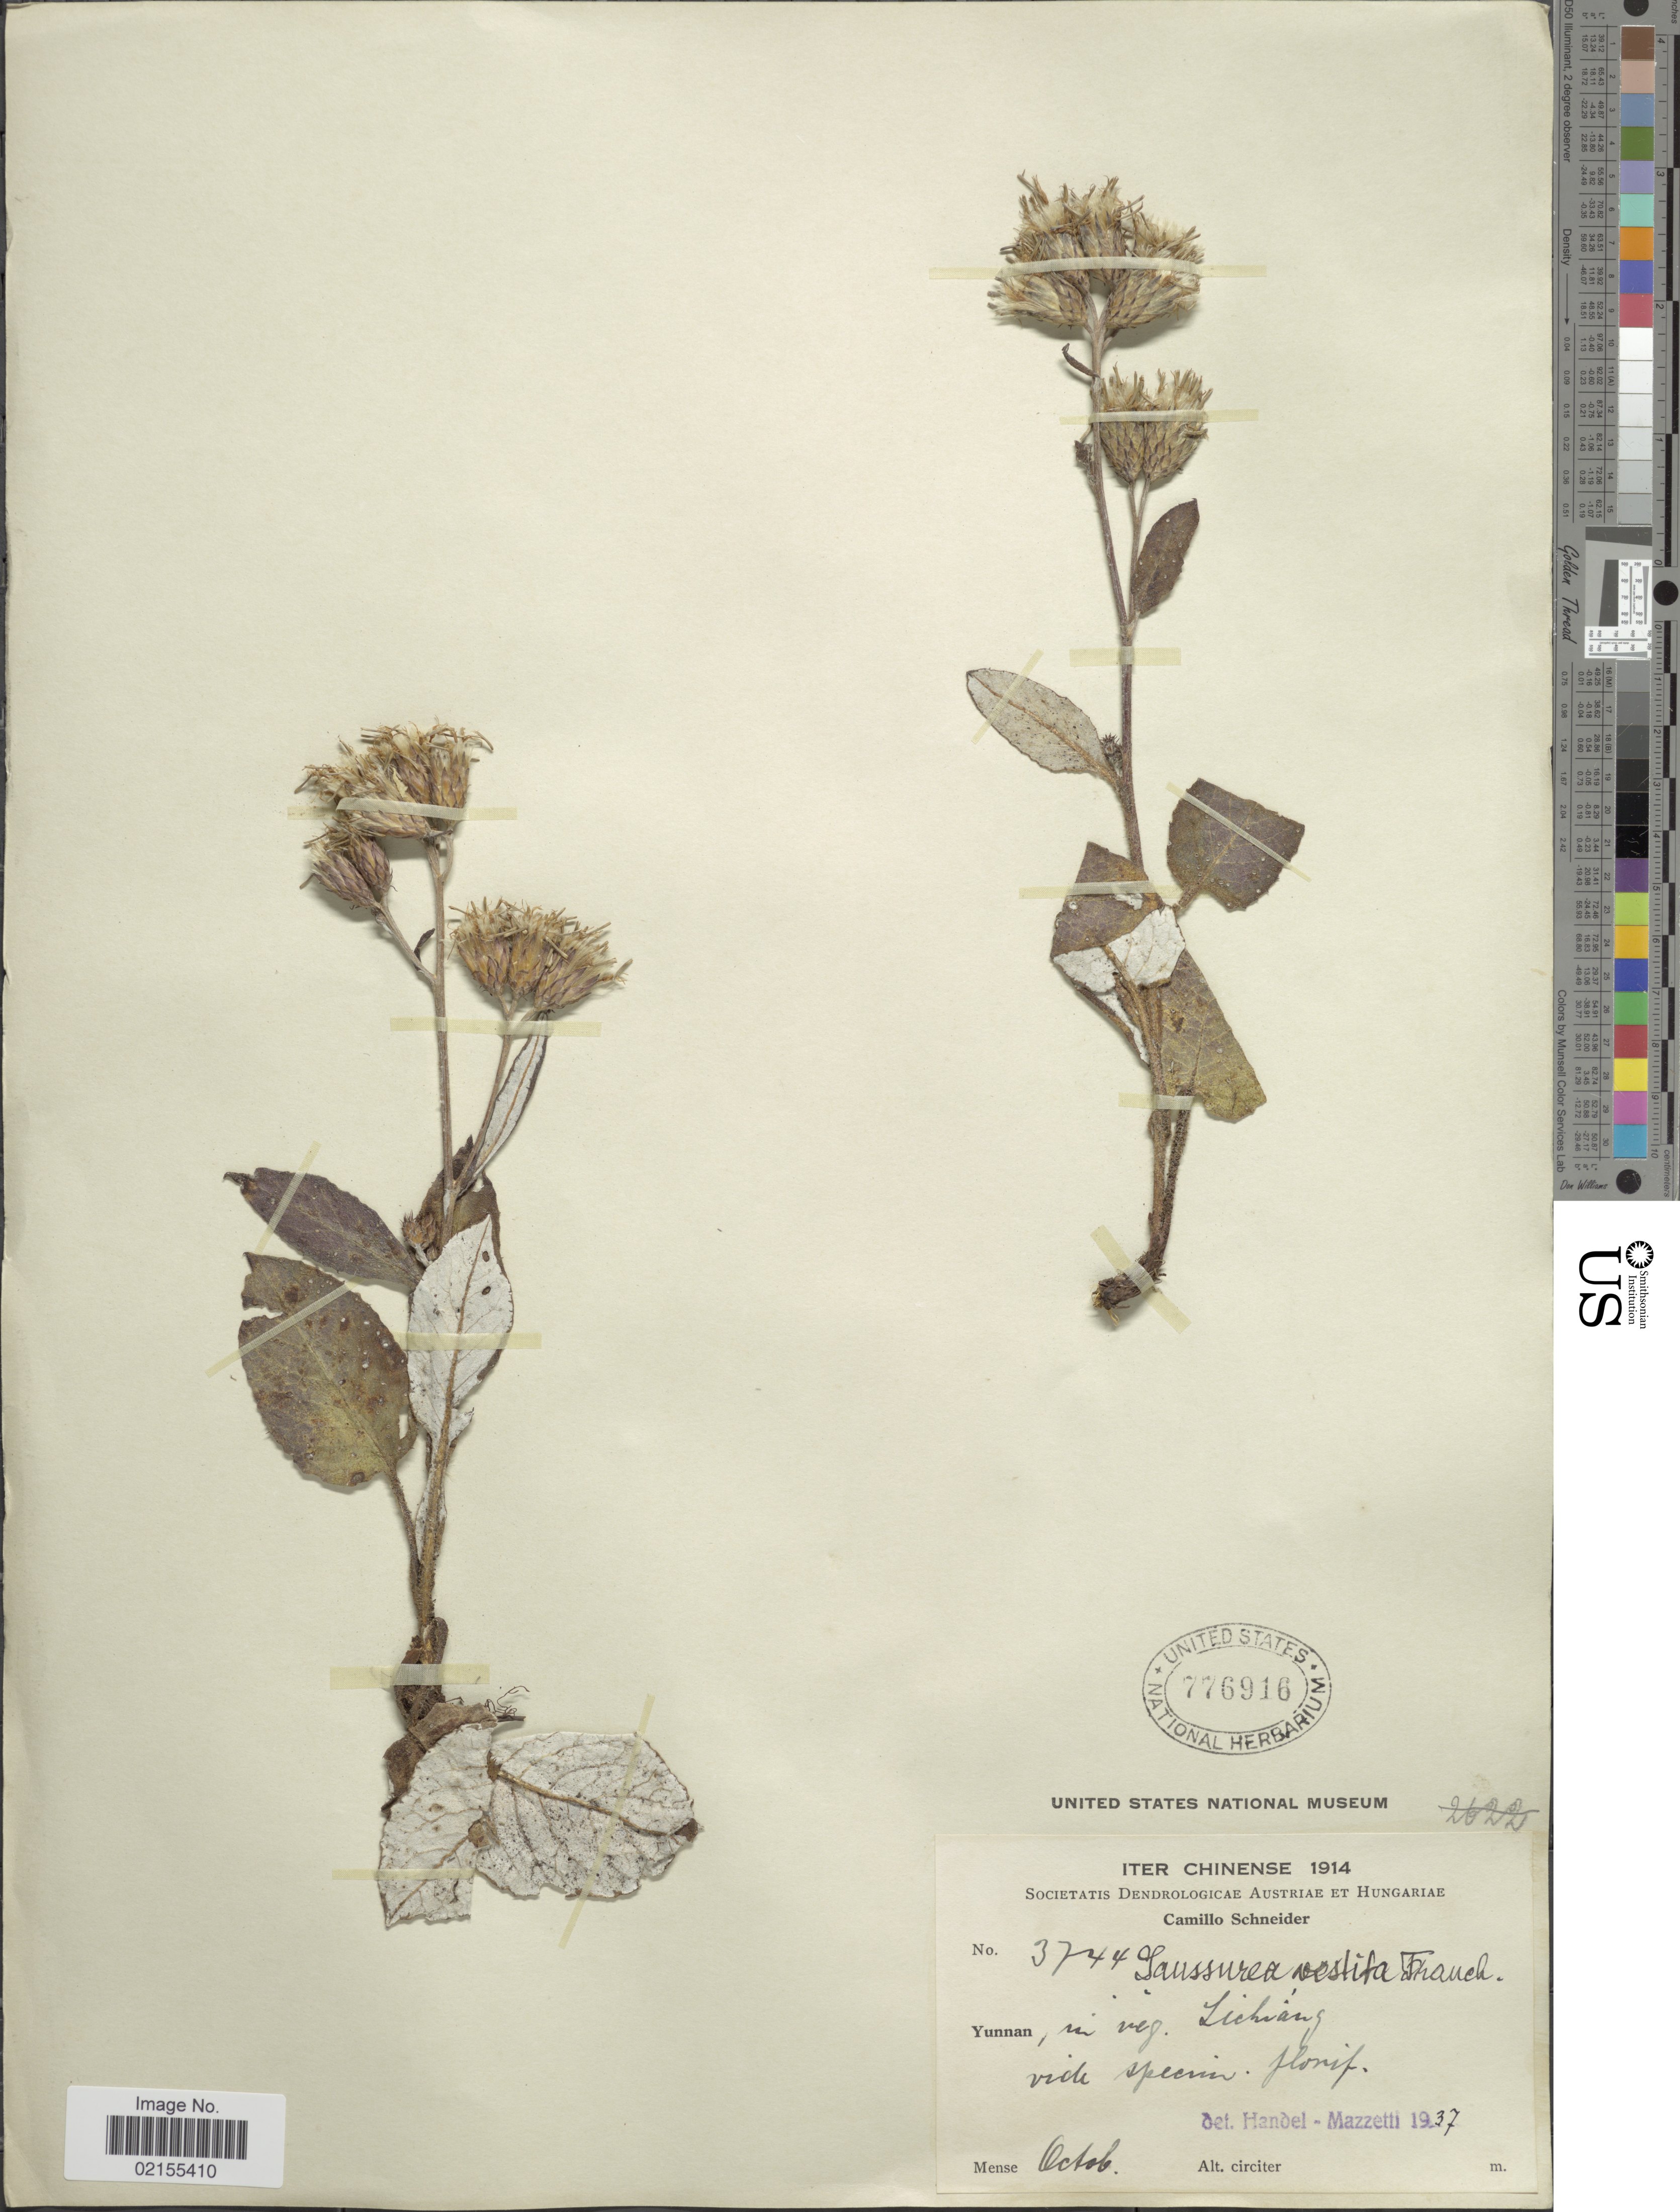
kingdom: Plantae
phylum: Tracheophyta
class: Magnoliopsida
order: Asterales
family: Asteraceae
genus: Saussurea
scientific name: Saussurea bullata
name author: W.W. Sm.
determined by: Chen, Yousheng S.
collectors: C. K. Schneider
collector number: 3744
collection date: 1914-10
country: China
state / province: Yunnan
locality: Reg. Lichiang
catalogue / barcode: US 776916